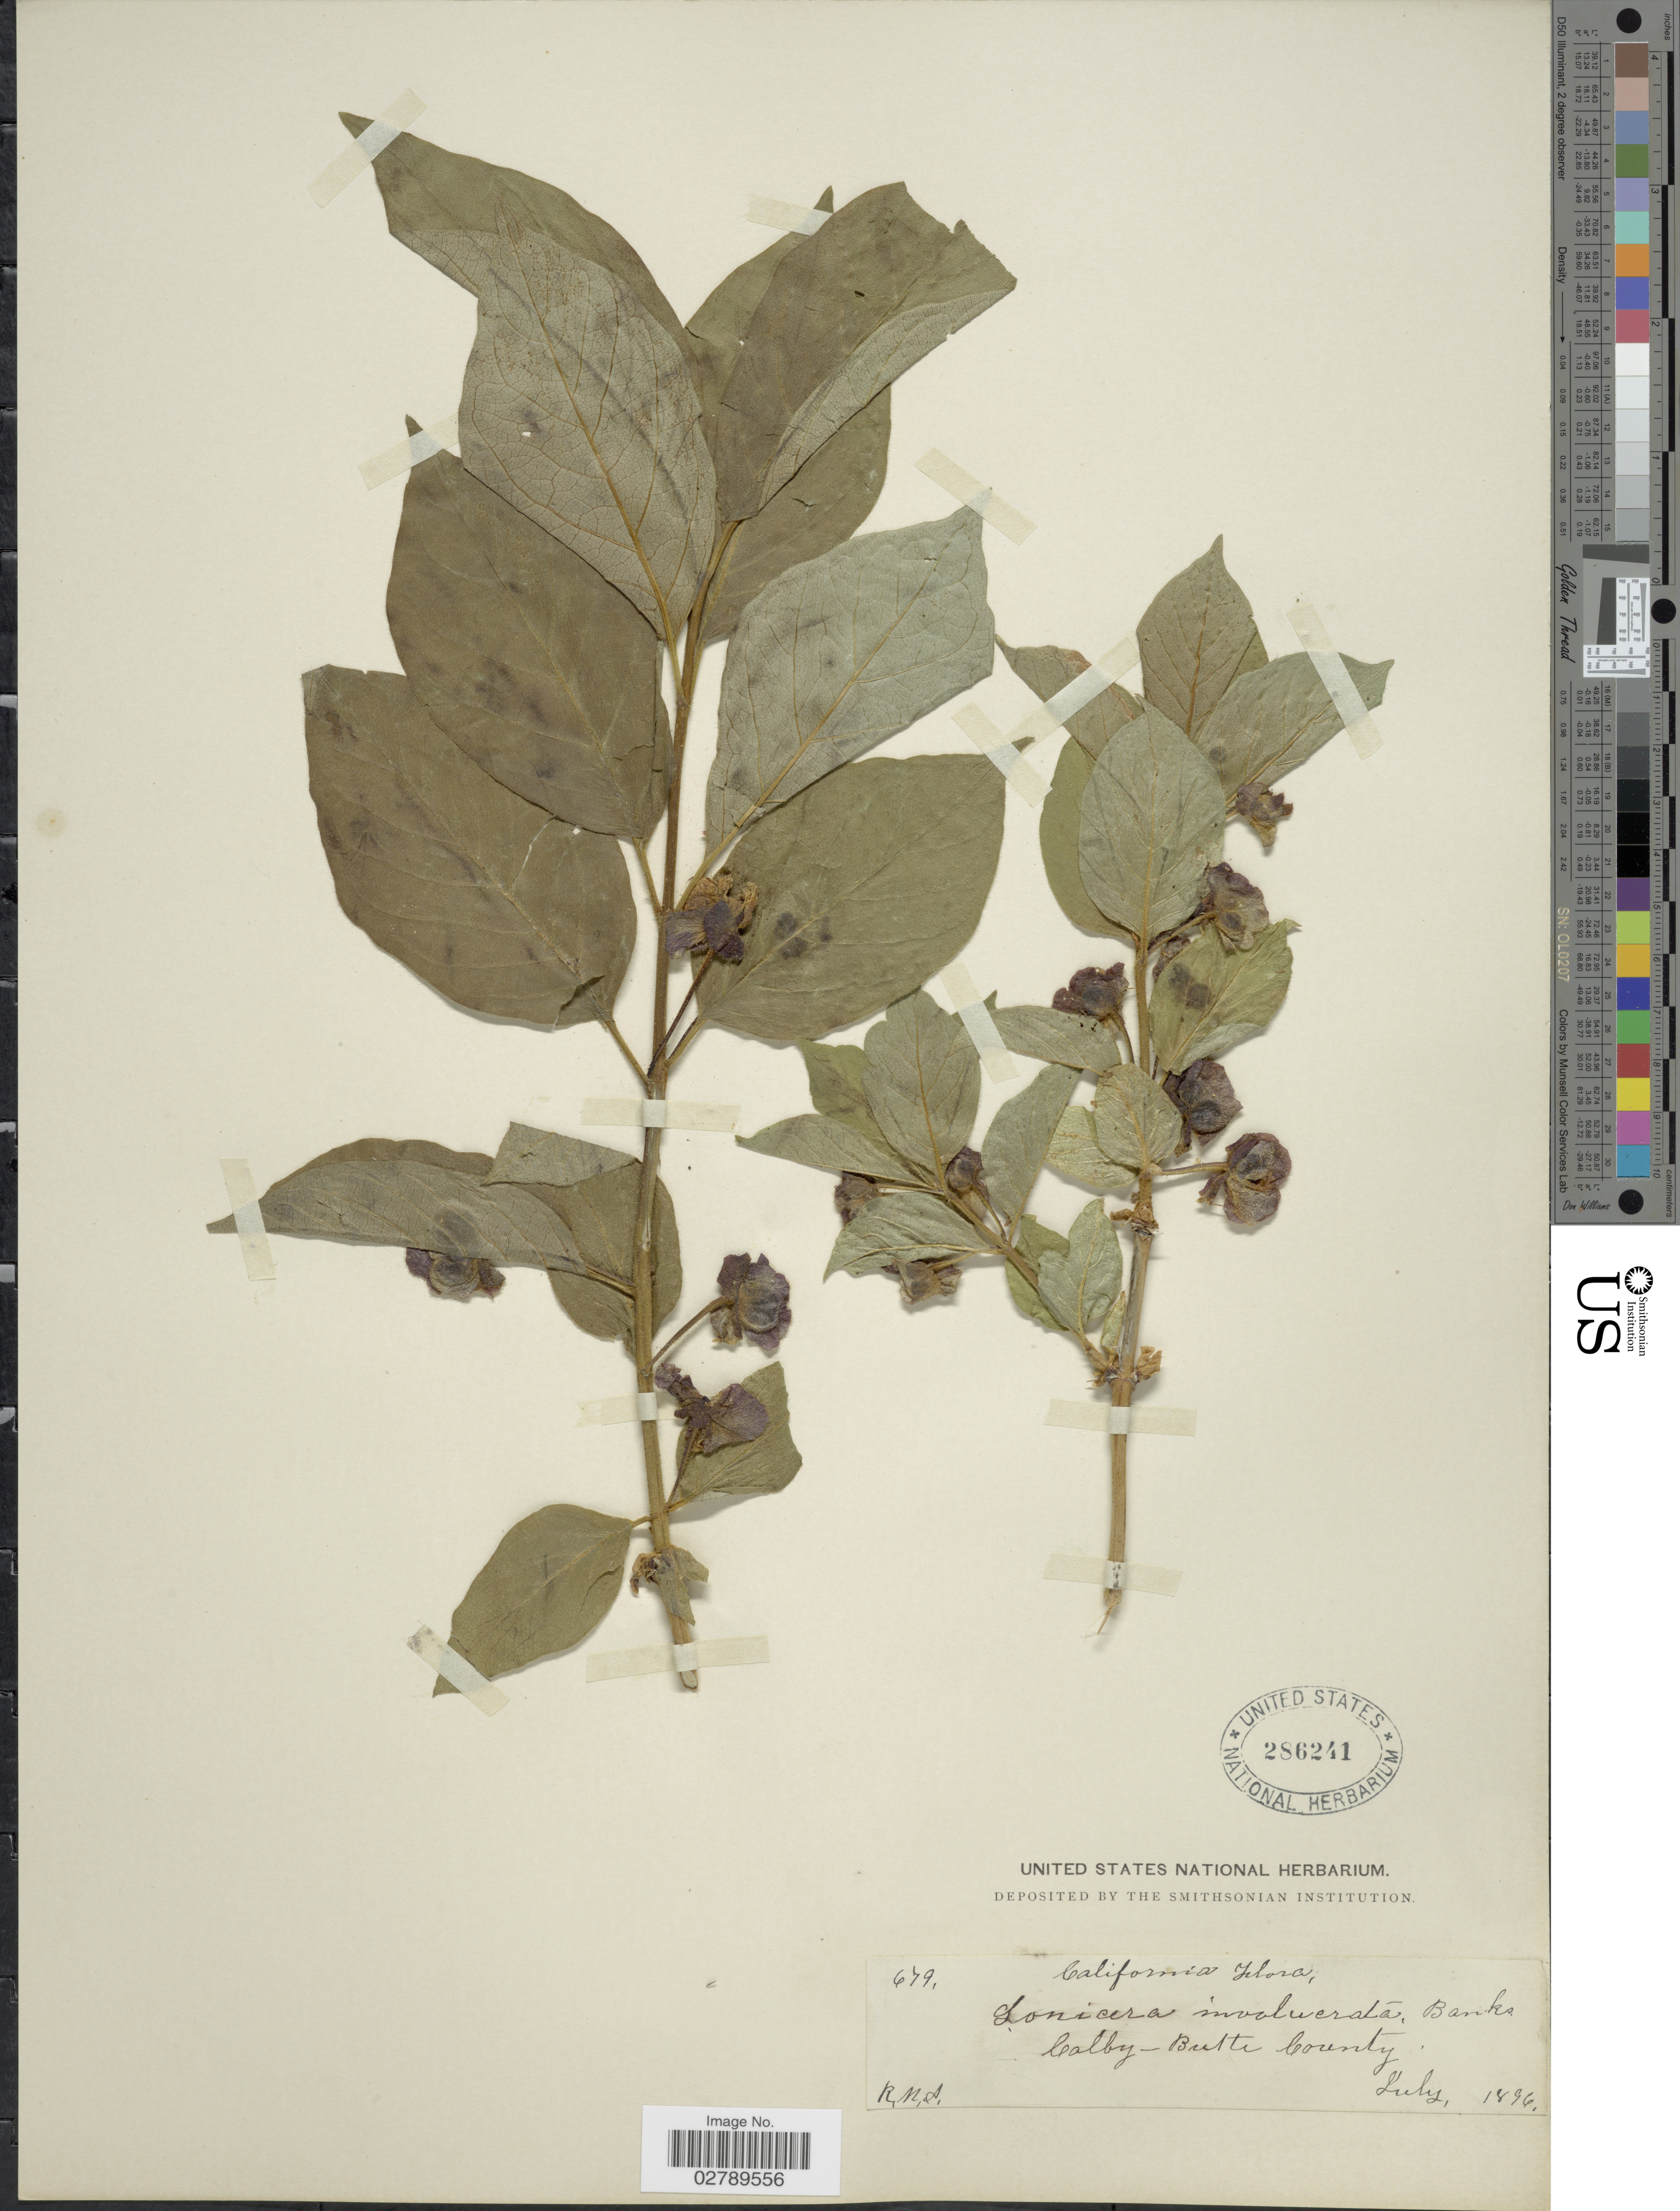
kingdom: Plantae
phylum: Tracheophyta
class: Magnoliopsida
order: Dipsacales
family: Caprifoliaceae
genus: Lonicera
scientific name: Lonicera involucrata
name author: (Richardson) Banks ex Spreng.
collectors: R. M. A.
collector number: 679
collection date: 1896-07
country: United States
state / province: California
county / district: Butte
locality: Banks Colby - Butte County.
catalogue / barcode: US 286241